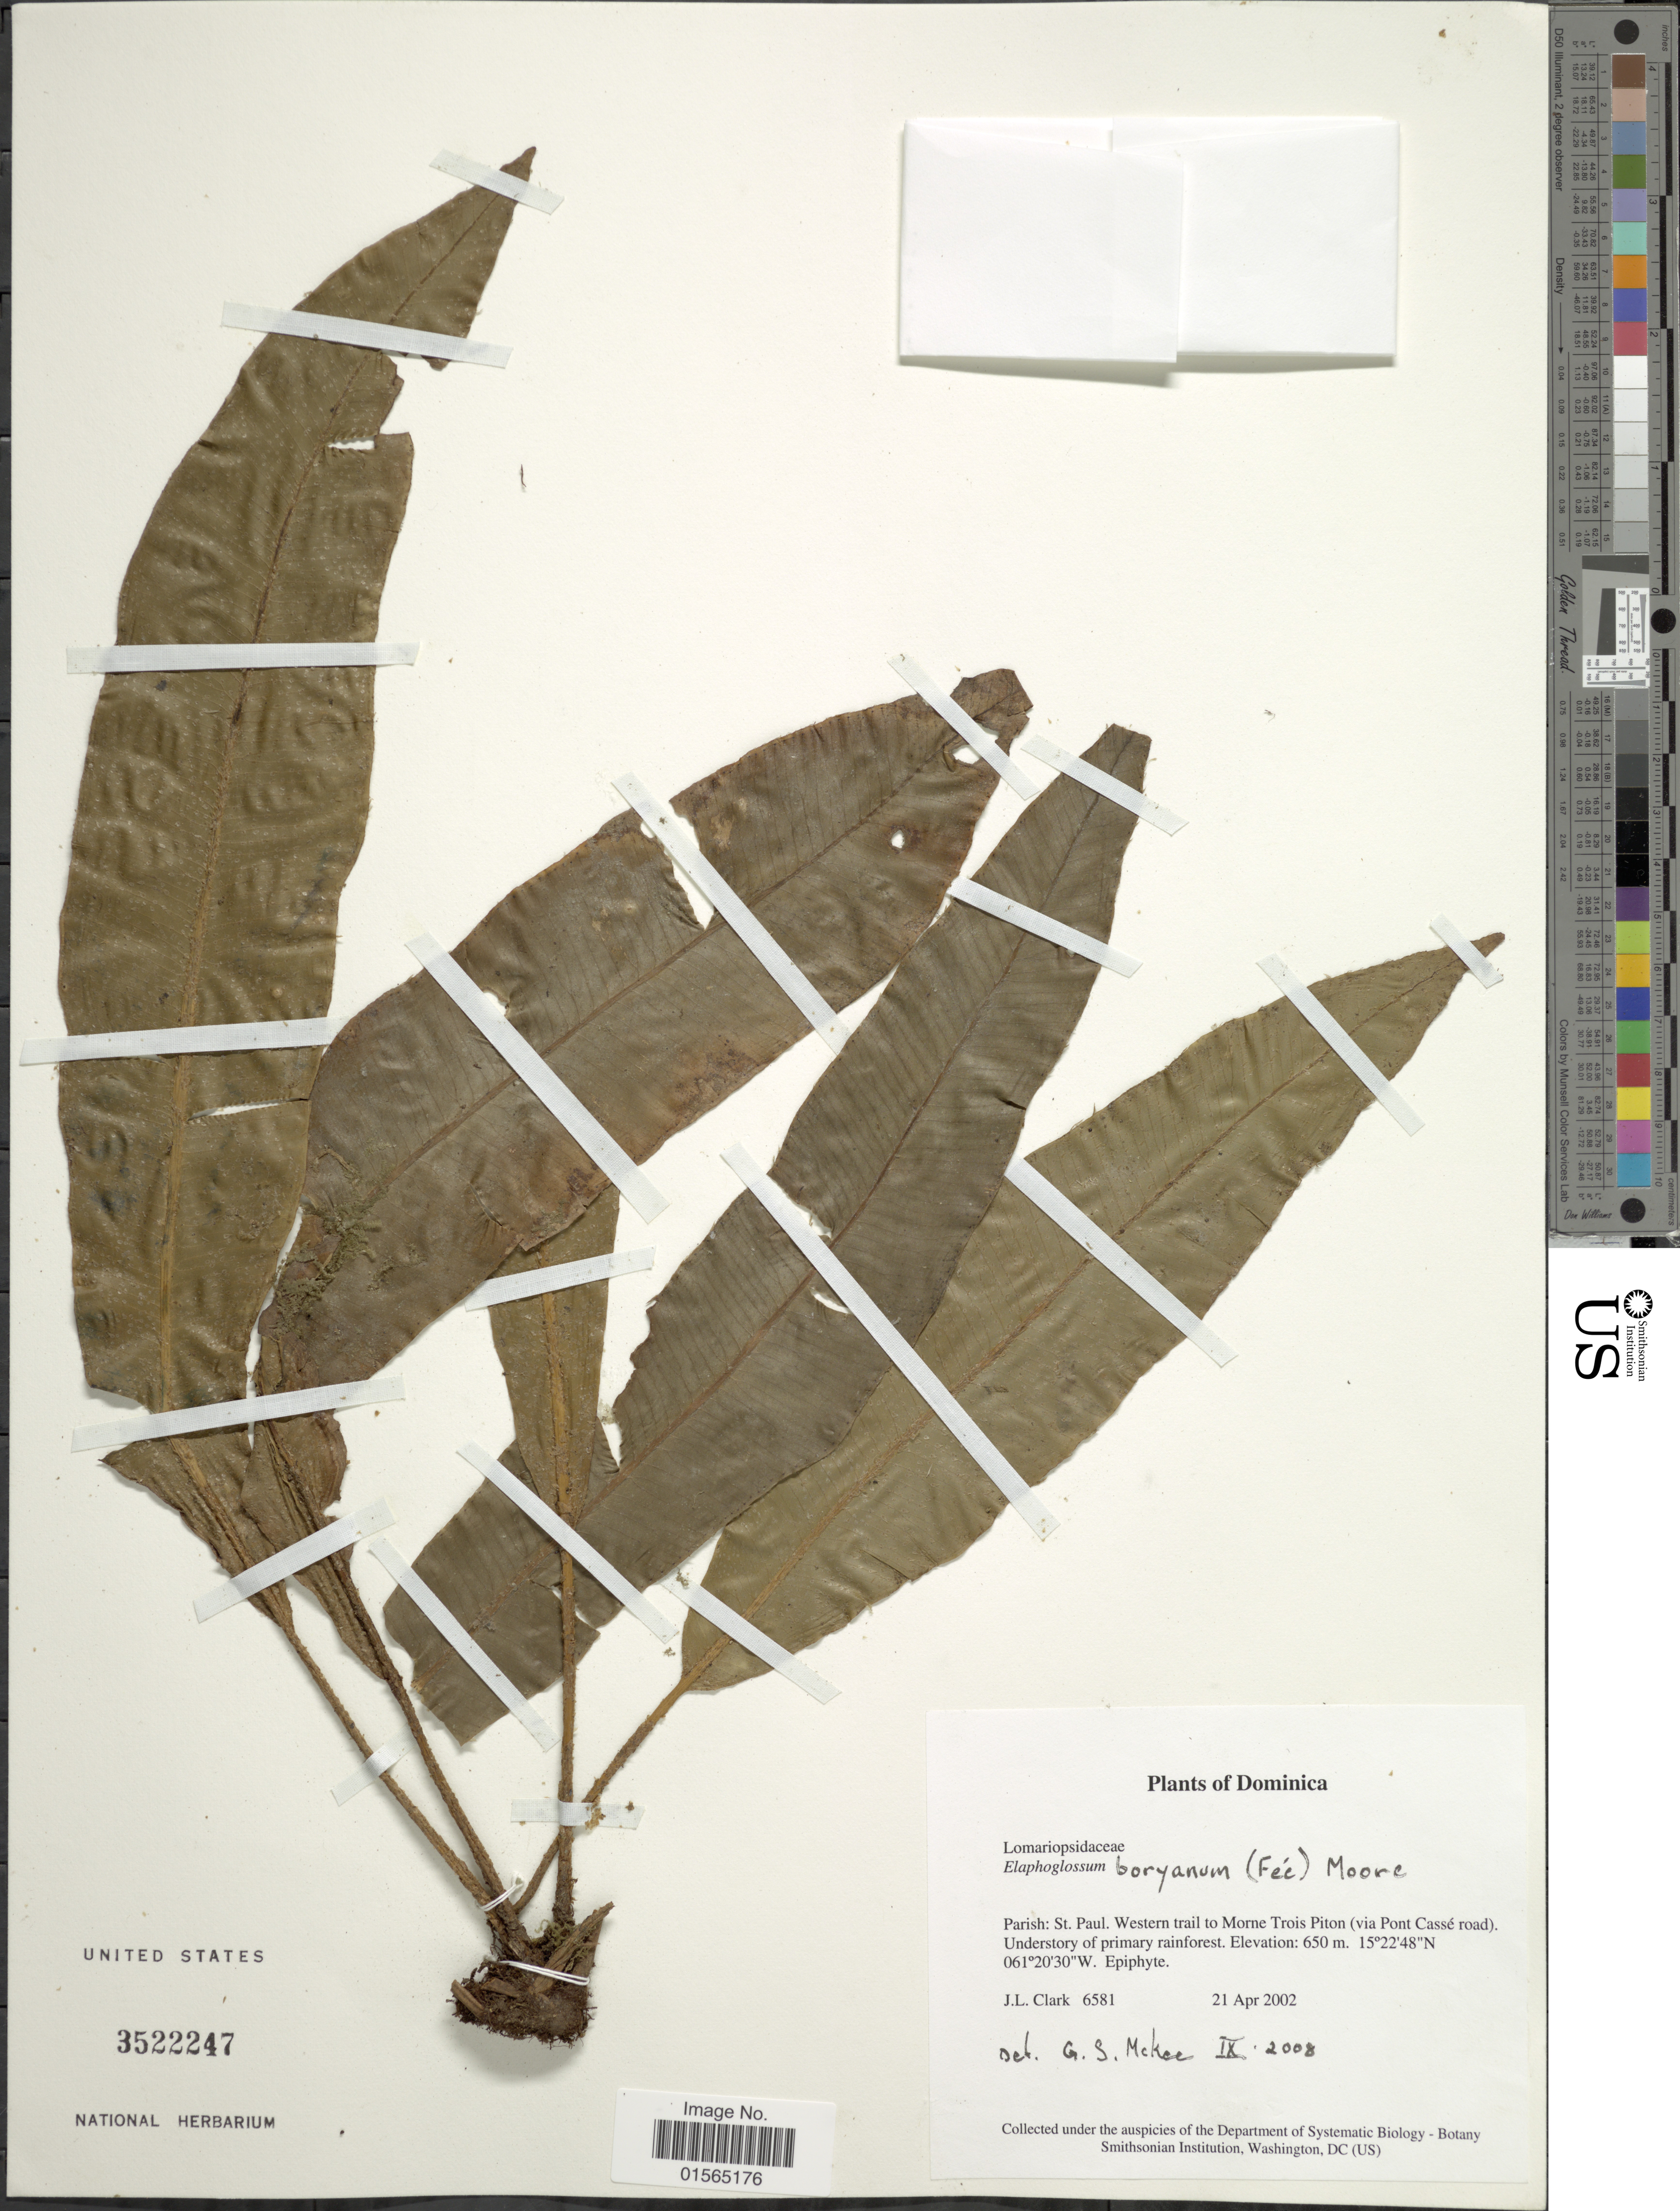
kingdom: Plantae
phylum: Tracheophyta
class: Polypodiopsida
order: Polypodiales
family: Dryopteridaceae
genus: Elaphoglossum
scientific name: Elaphoglossum boryanum var. boryanum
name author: (Fée) T. Moore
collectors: J. L. Clark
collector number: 6581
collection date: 2002-04-21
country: Dominica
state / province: St. Paul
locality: Western trail to Morne Trois Piton (via Pont Casse road) Understory of primary rainforest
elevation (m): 650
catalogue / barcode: US 3522247